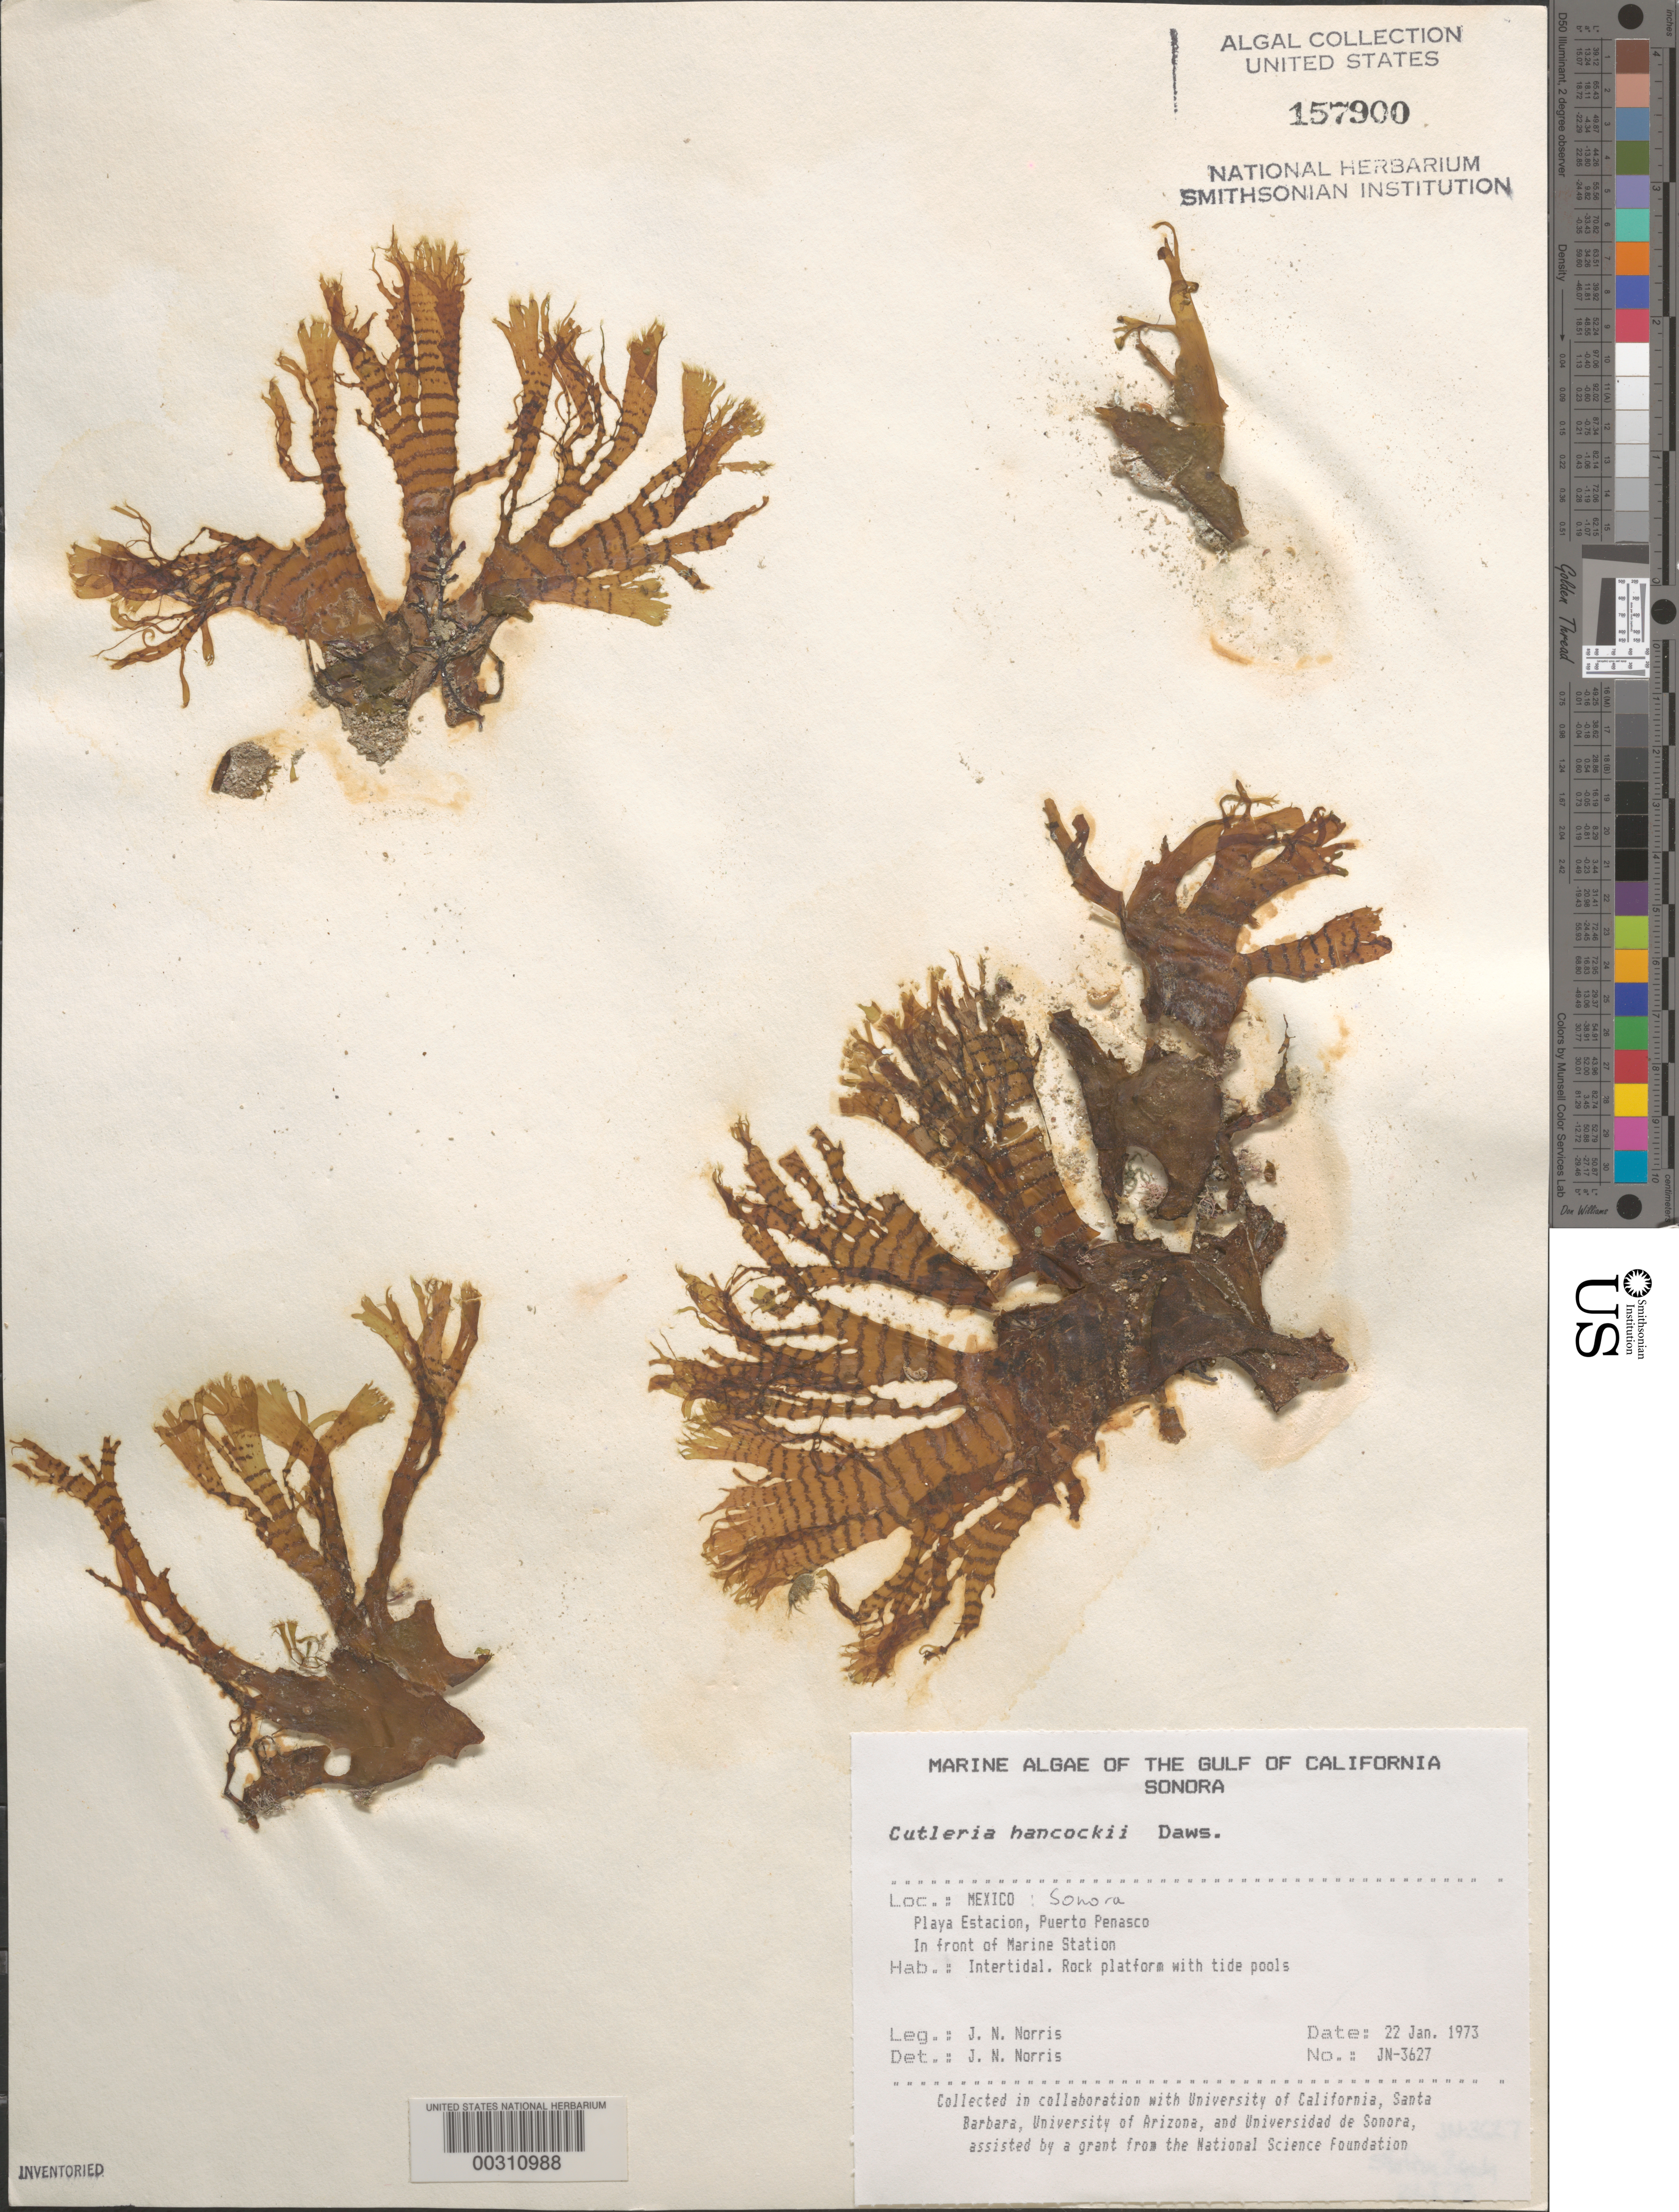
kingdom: Chromista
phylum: Ochrophyta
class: Phaeophyceae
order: Cutleriales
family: Cutleriaceae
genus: Cutleria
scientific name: Cutleria hancockii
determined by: Norris, James N.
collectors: J. N. Norris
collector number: JN-3627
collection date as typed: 22 Jan 1973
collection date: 1973-01-22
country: Mexico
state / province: Sonora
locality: Playa Estacion, Puerto Penasco, marine station shore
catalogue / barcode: US 157900